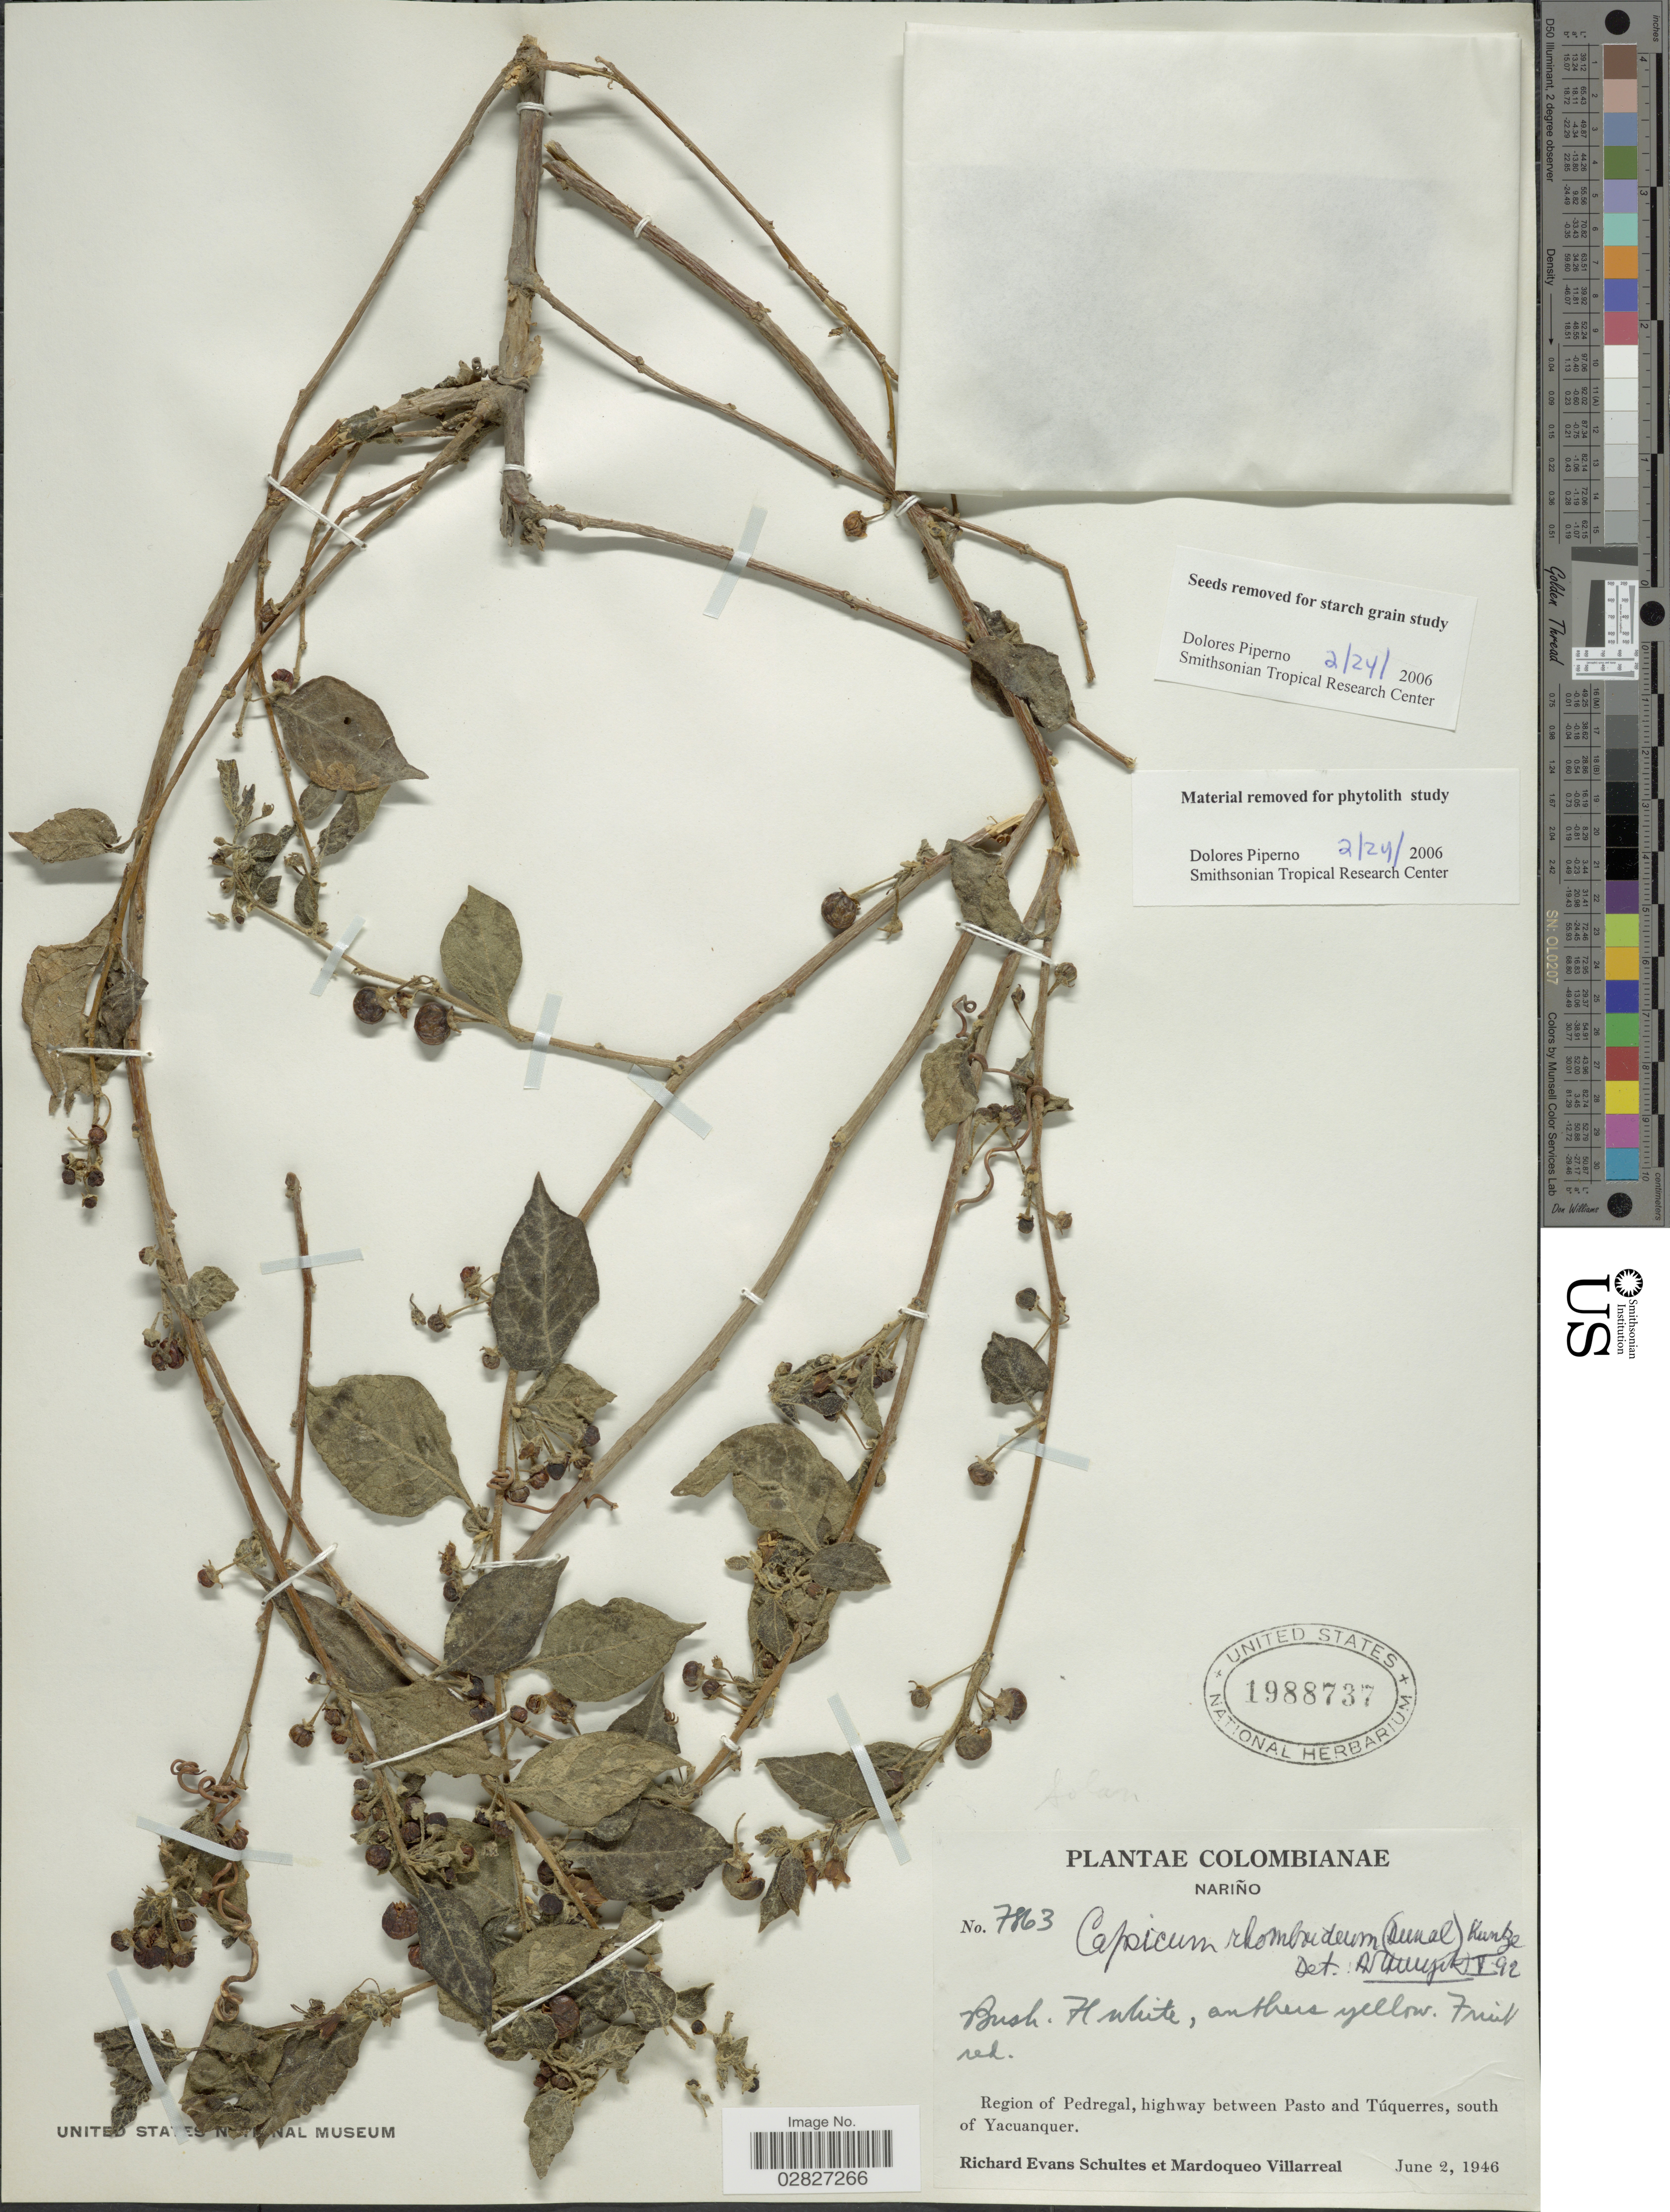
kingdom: Plantae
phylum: Tracheophyta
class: Magnoliopsida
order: Solanales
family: Solanaceae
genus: Capsicum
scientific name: Capsicum rhomboideum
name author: (Humb. & Bonpl. ex Dunal) Kuntze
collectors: R. E. Schultes & M. Villarreal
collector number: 7863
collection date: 1946-06-02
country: Colombia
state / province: Nariño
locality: Region of Pedregal, highway between Pasto and Túquerres, south of Yacuanquer.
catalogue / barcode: US 1988737